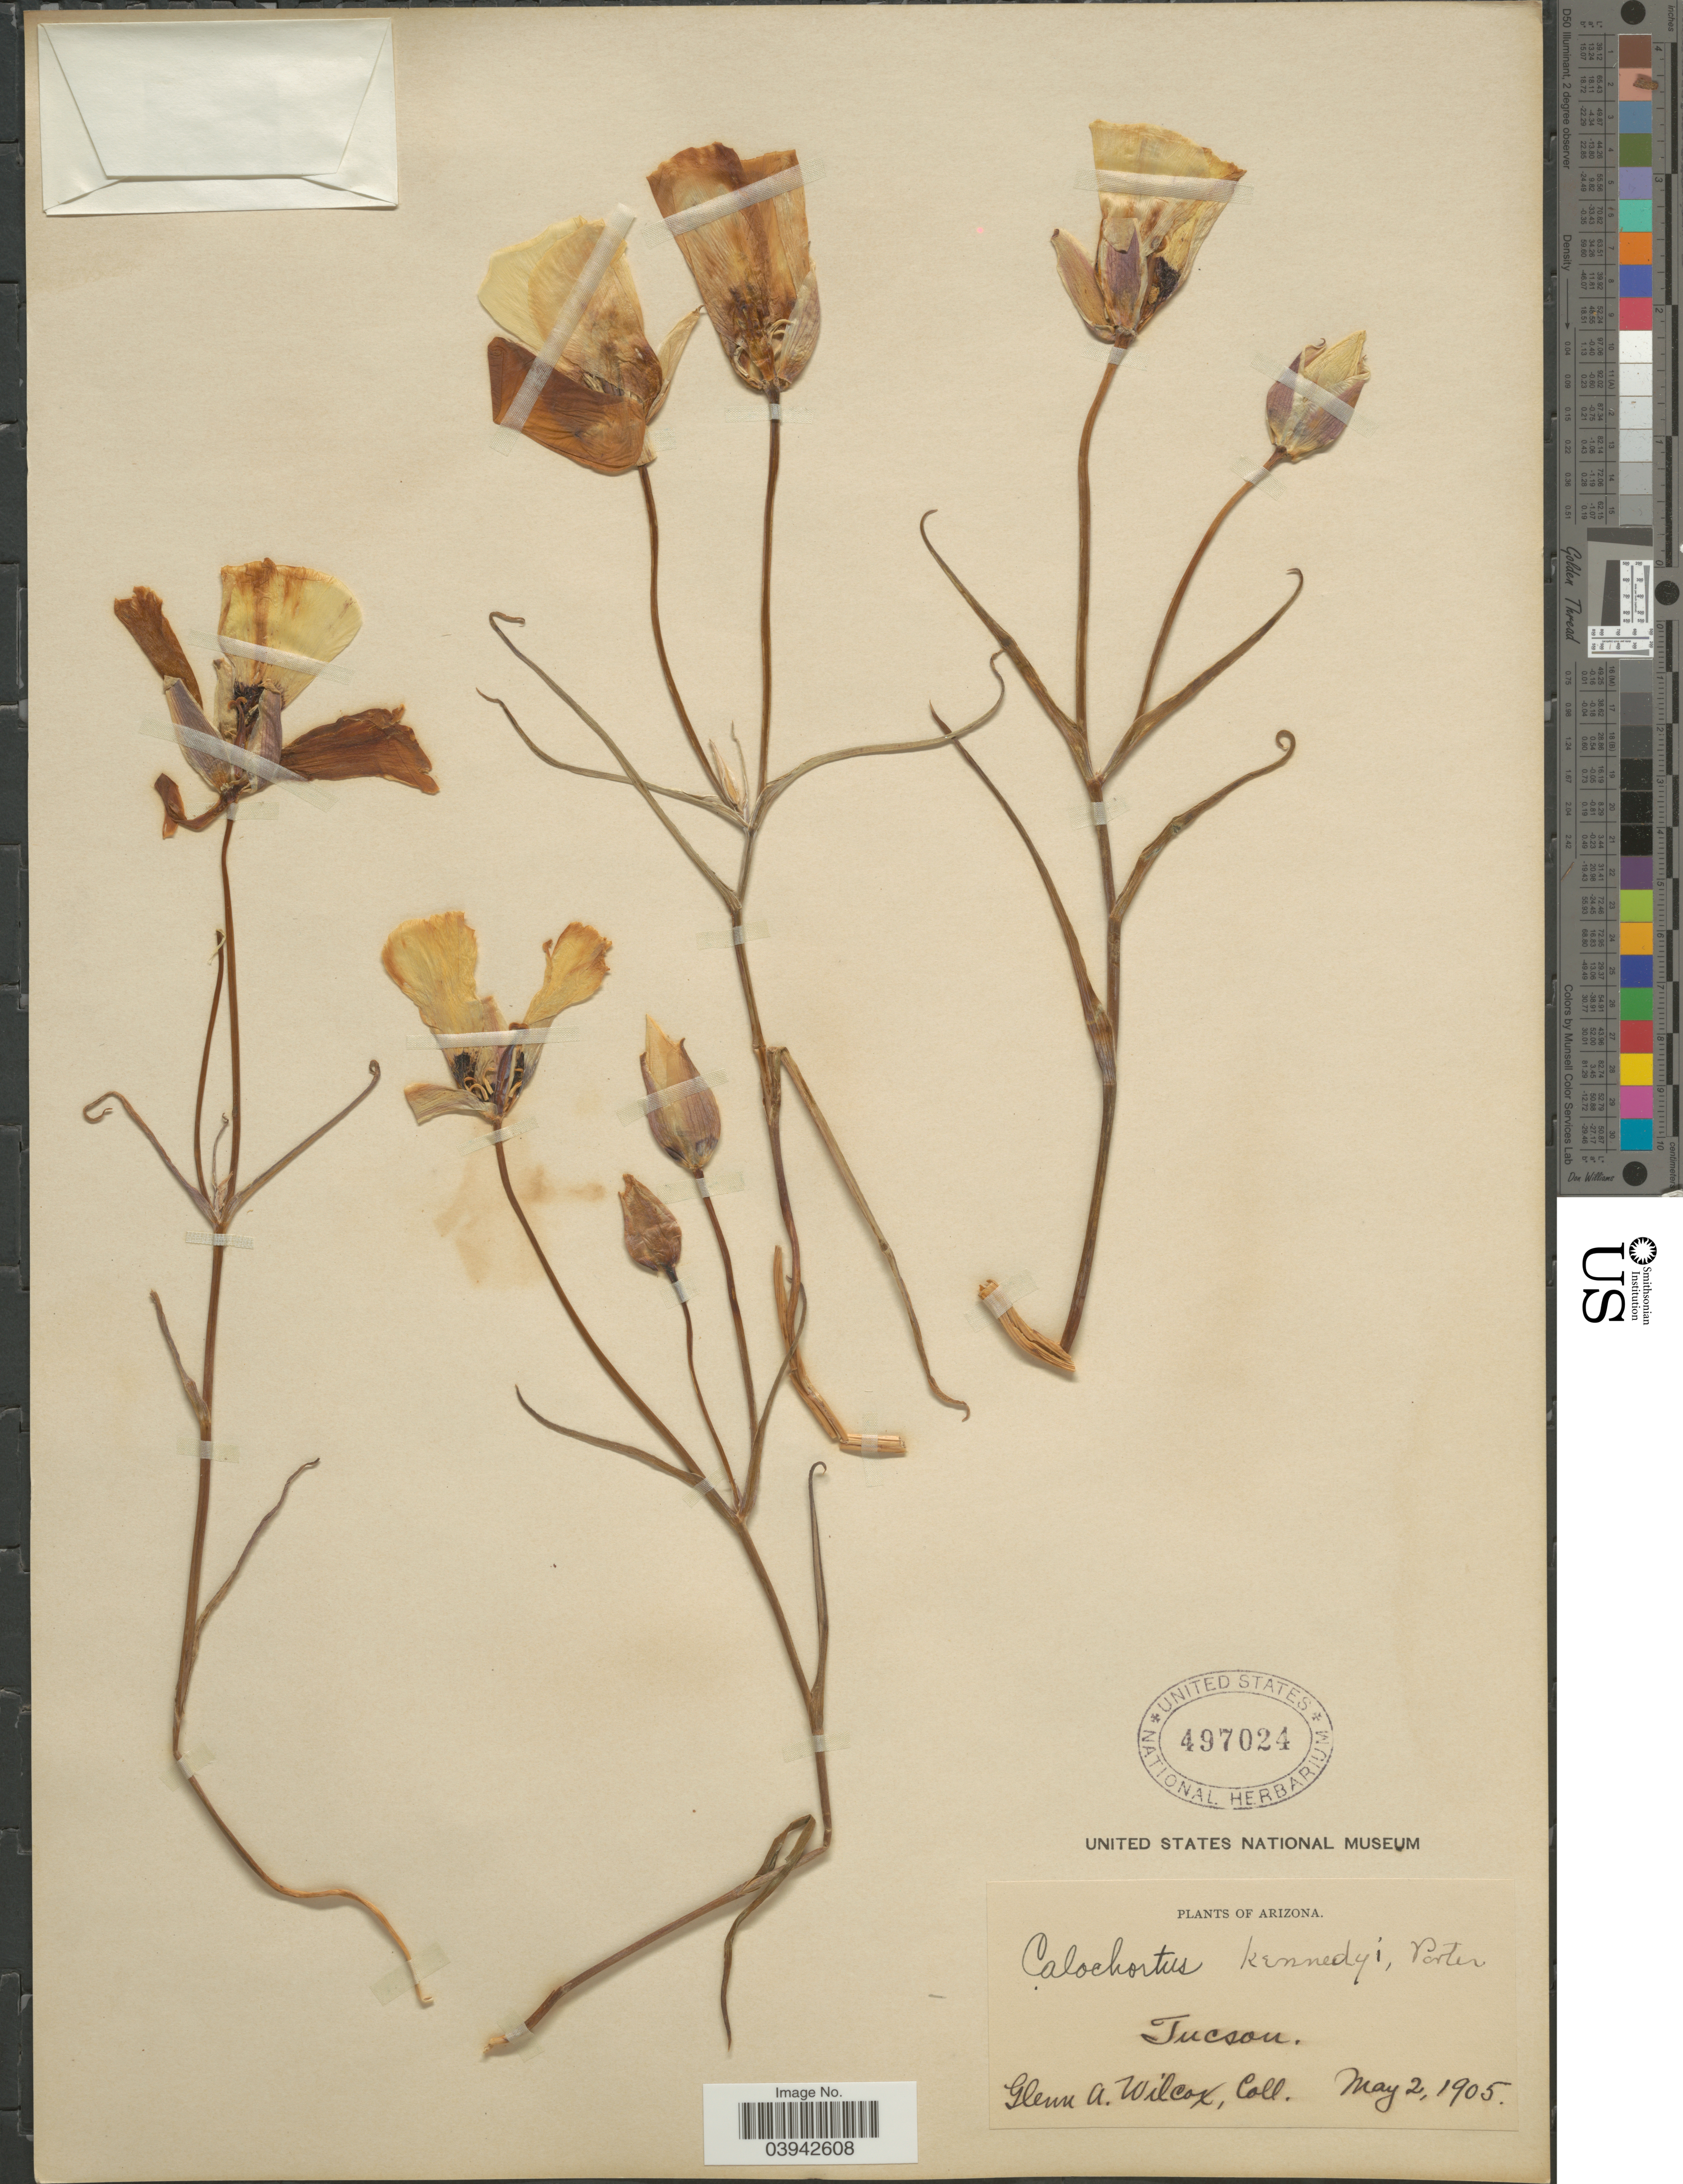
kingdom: Plantae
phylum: Tracheophyta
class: Liliopsida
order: Liliales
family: Liliaceae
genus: Calochortus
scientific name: Calochortus kennedyi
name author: Porter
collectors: Mrs. G. Wilcox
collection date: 1905-05-02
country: United States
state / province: Arizona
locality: Tucson.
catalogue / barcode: US 497024